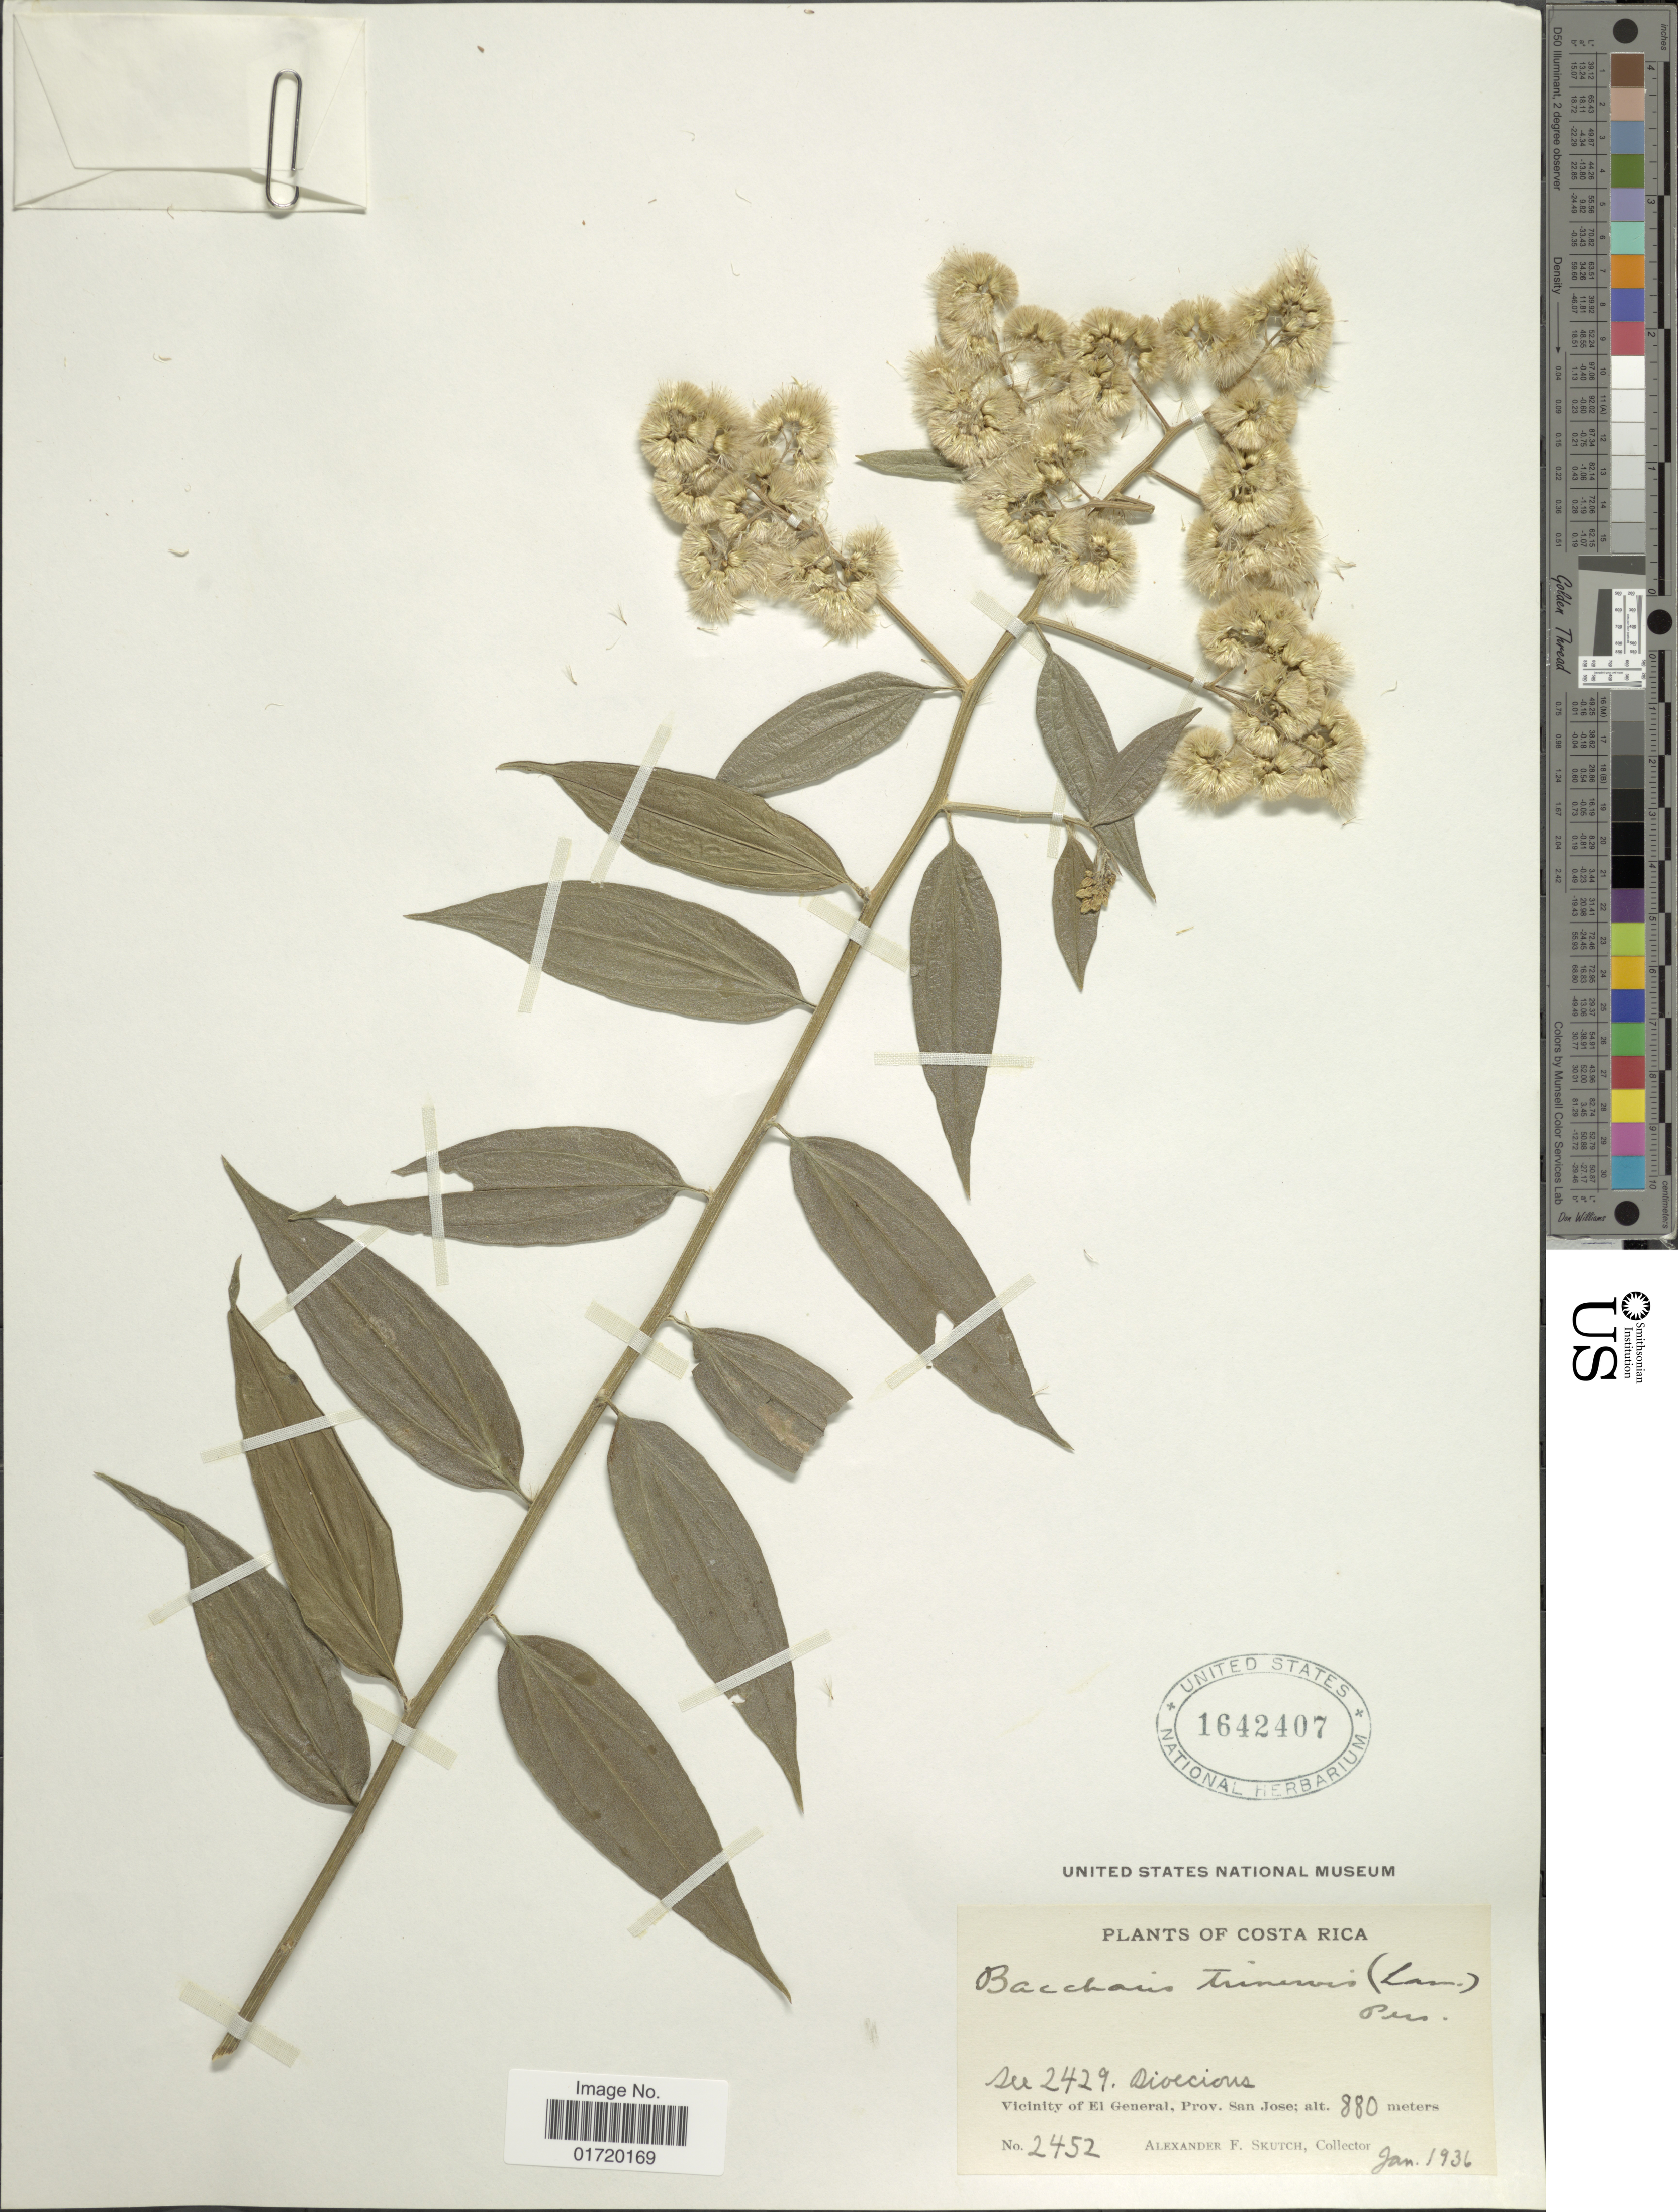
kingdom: Plantae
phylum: Tracheophyta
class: Magnoliopsida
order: Asterales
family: Asteraceae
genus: Baccharis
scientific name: Baccharis trinervis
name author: (Lam.) Pers.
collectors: A. F. Skutch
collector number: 2452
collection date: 1936-01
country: Costa Rica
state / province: San José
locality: Vicinity of El General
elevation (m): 880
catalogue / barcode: US 1642407